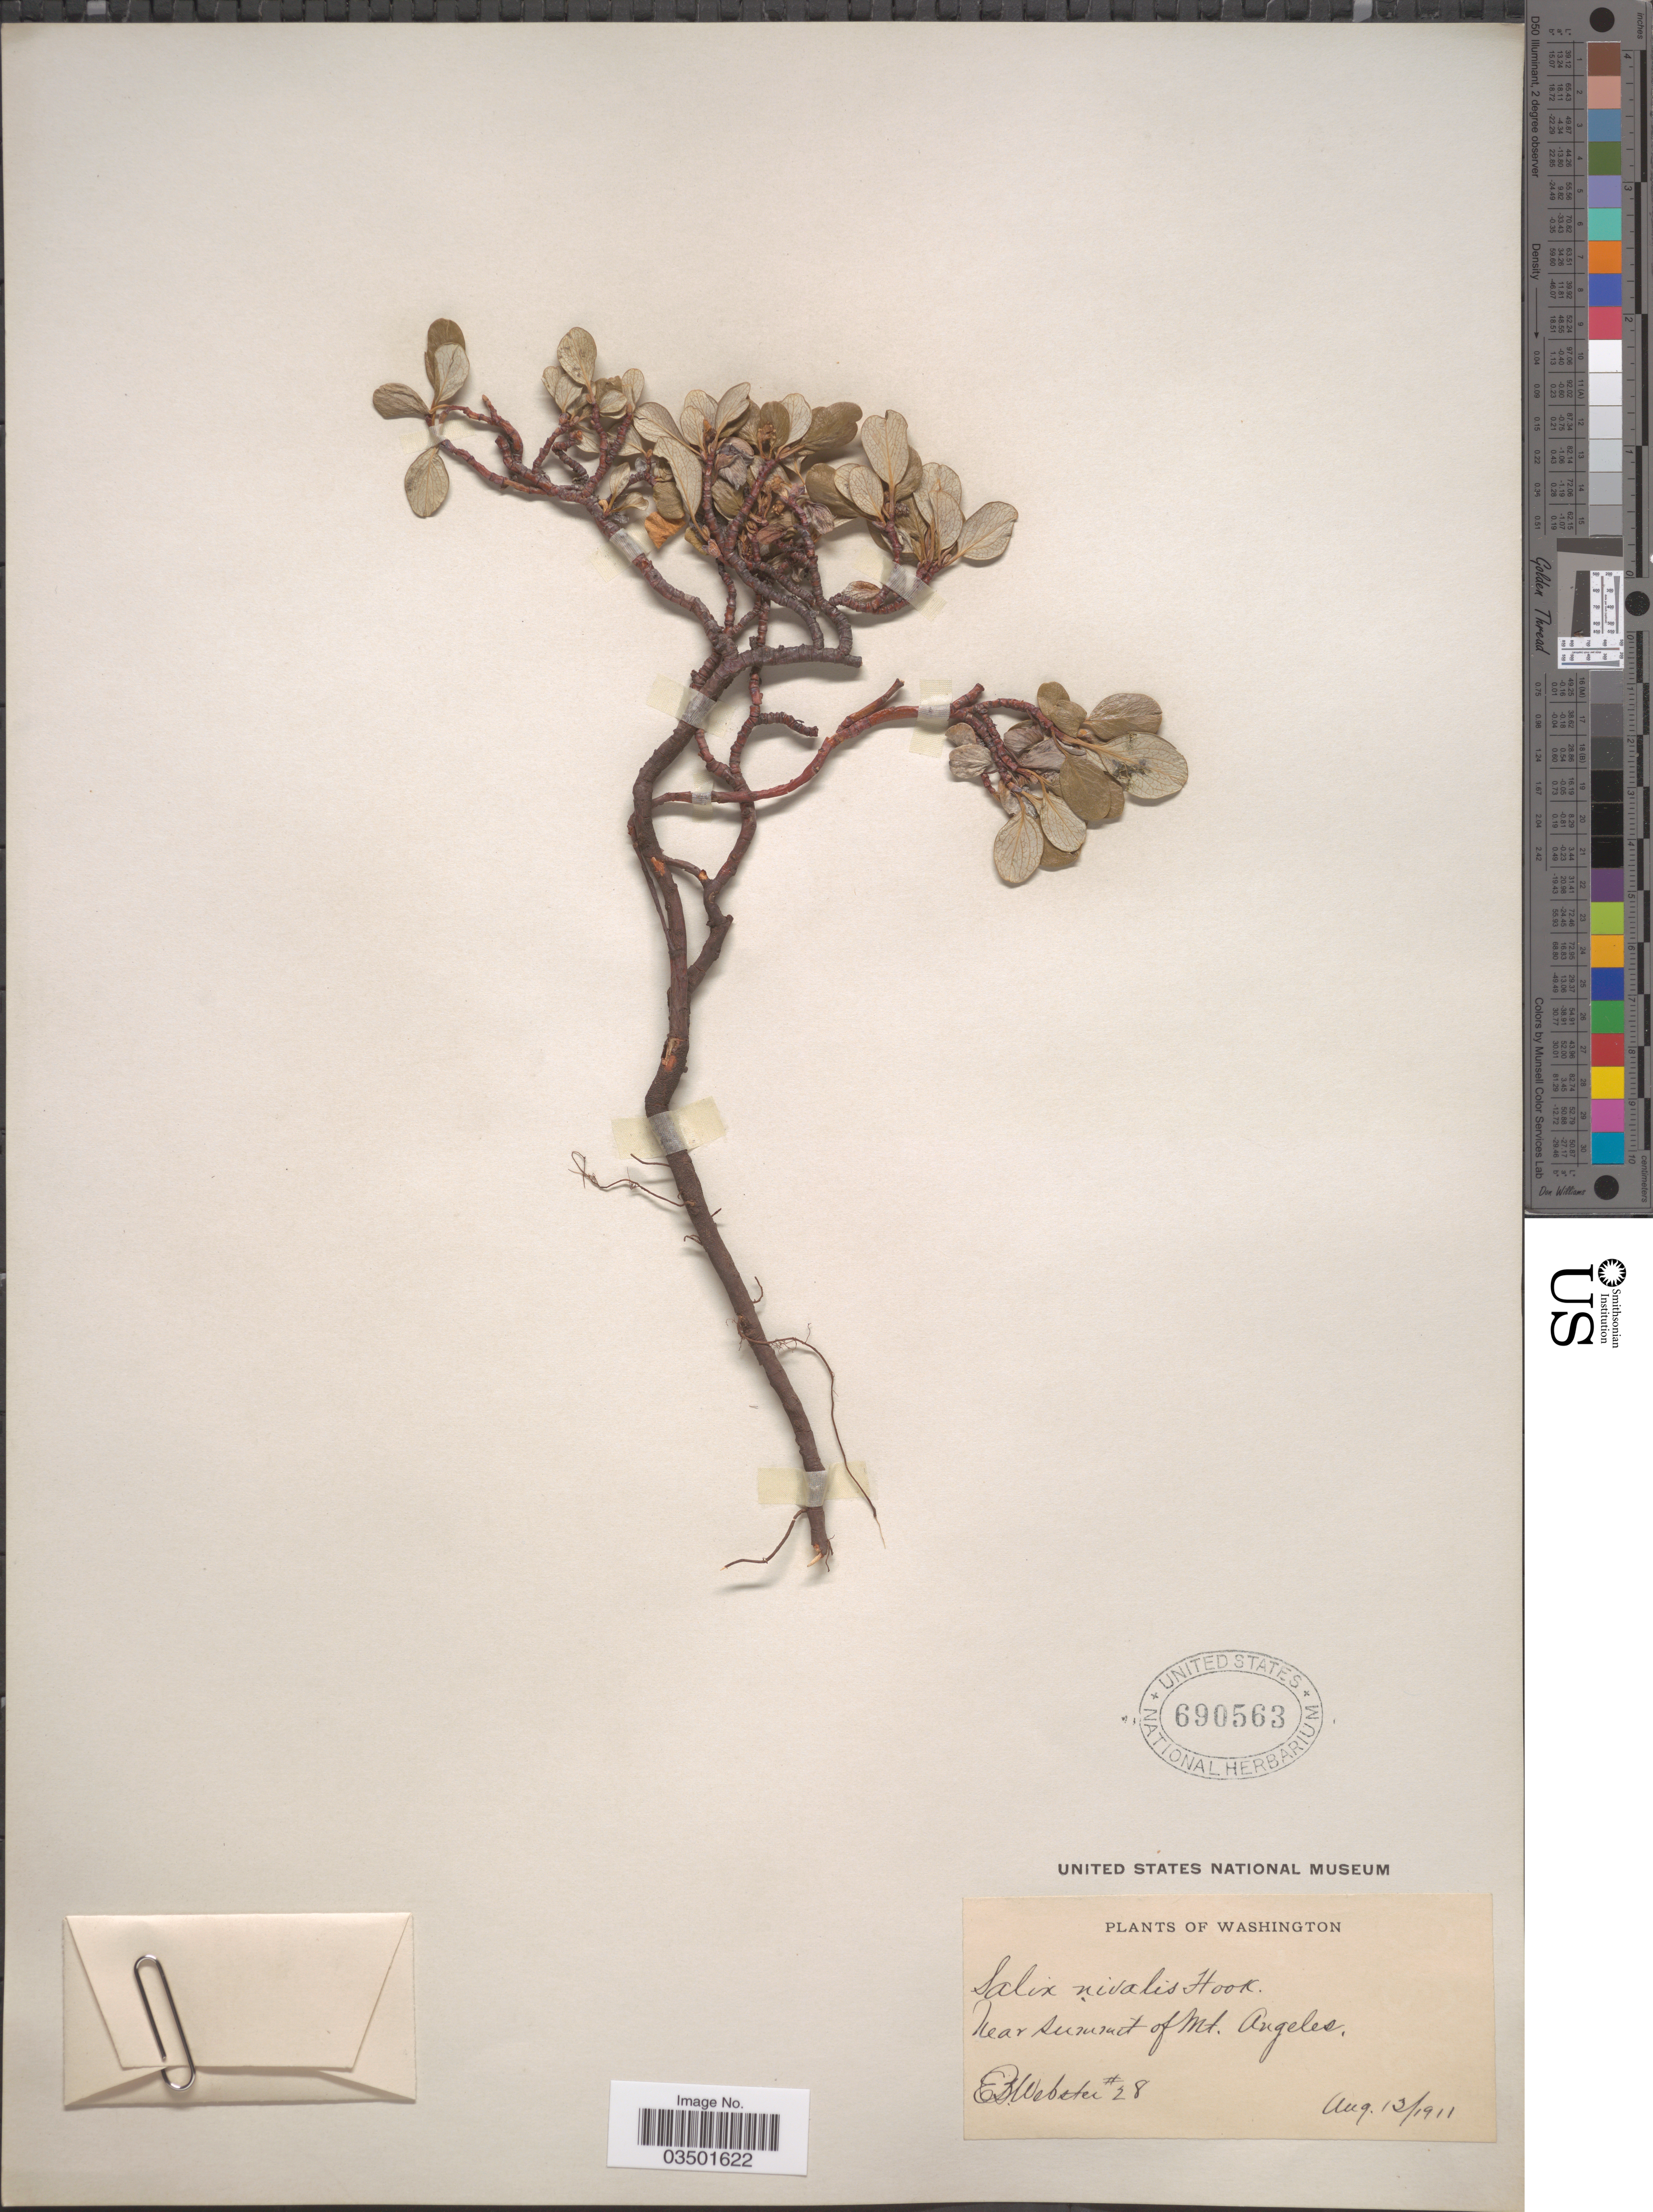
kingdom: Plantae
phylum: Tracheophyta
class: Magnoliopsida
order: Malpighiales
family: Salicaceae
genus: Salix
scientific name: Salix nivalis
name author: Hook.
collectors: E. B. Webster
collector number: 28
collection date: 1911-08-13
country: United States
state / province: Washington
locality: Near summit of Mt. Angeles.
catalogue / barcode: US 690563